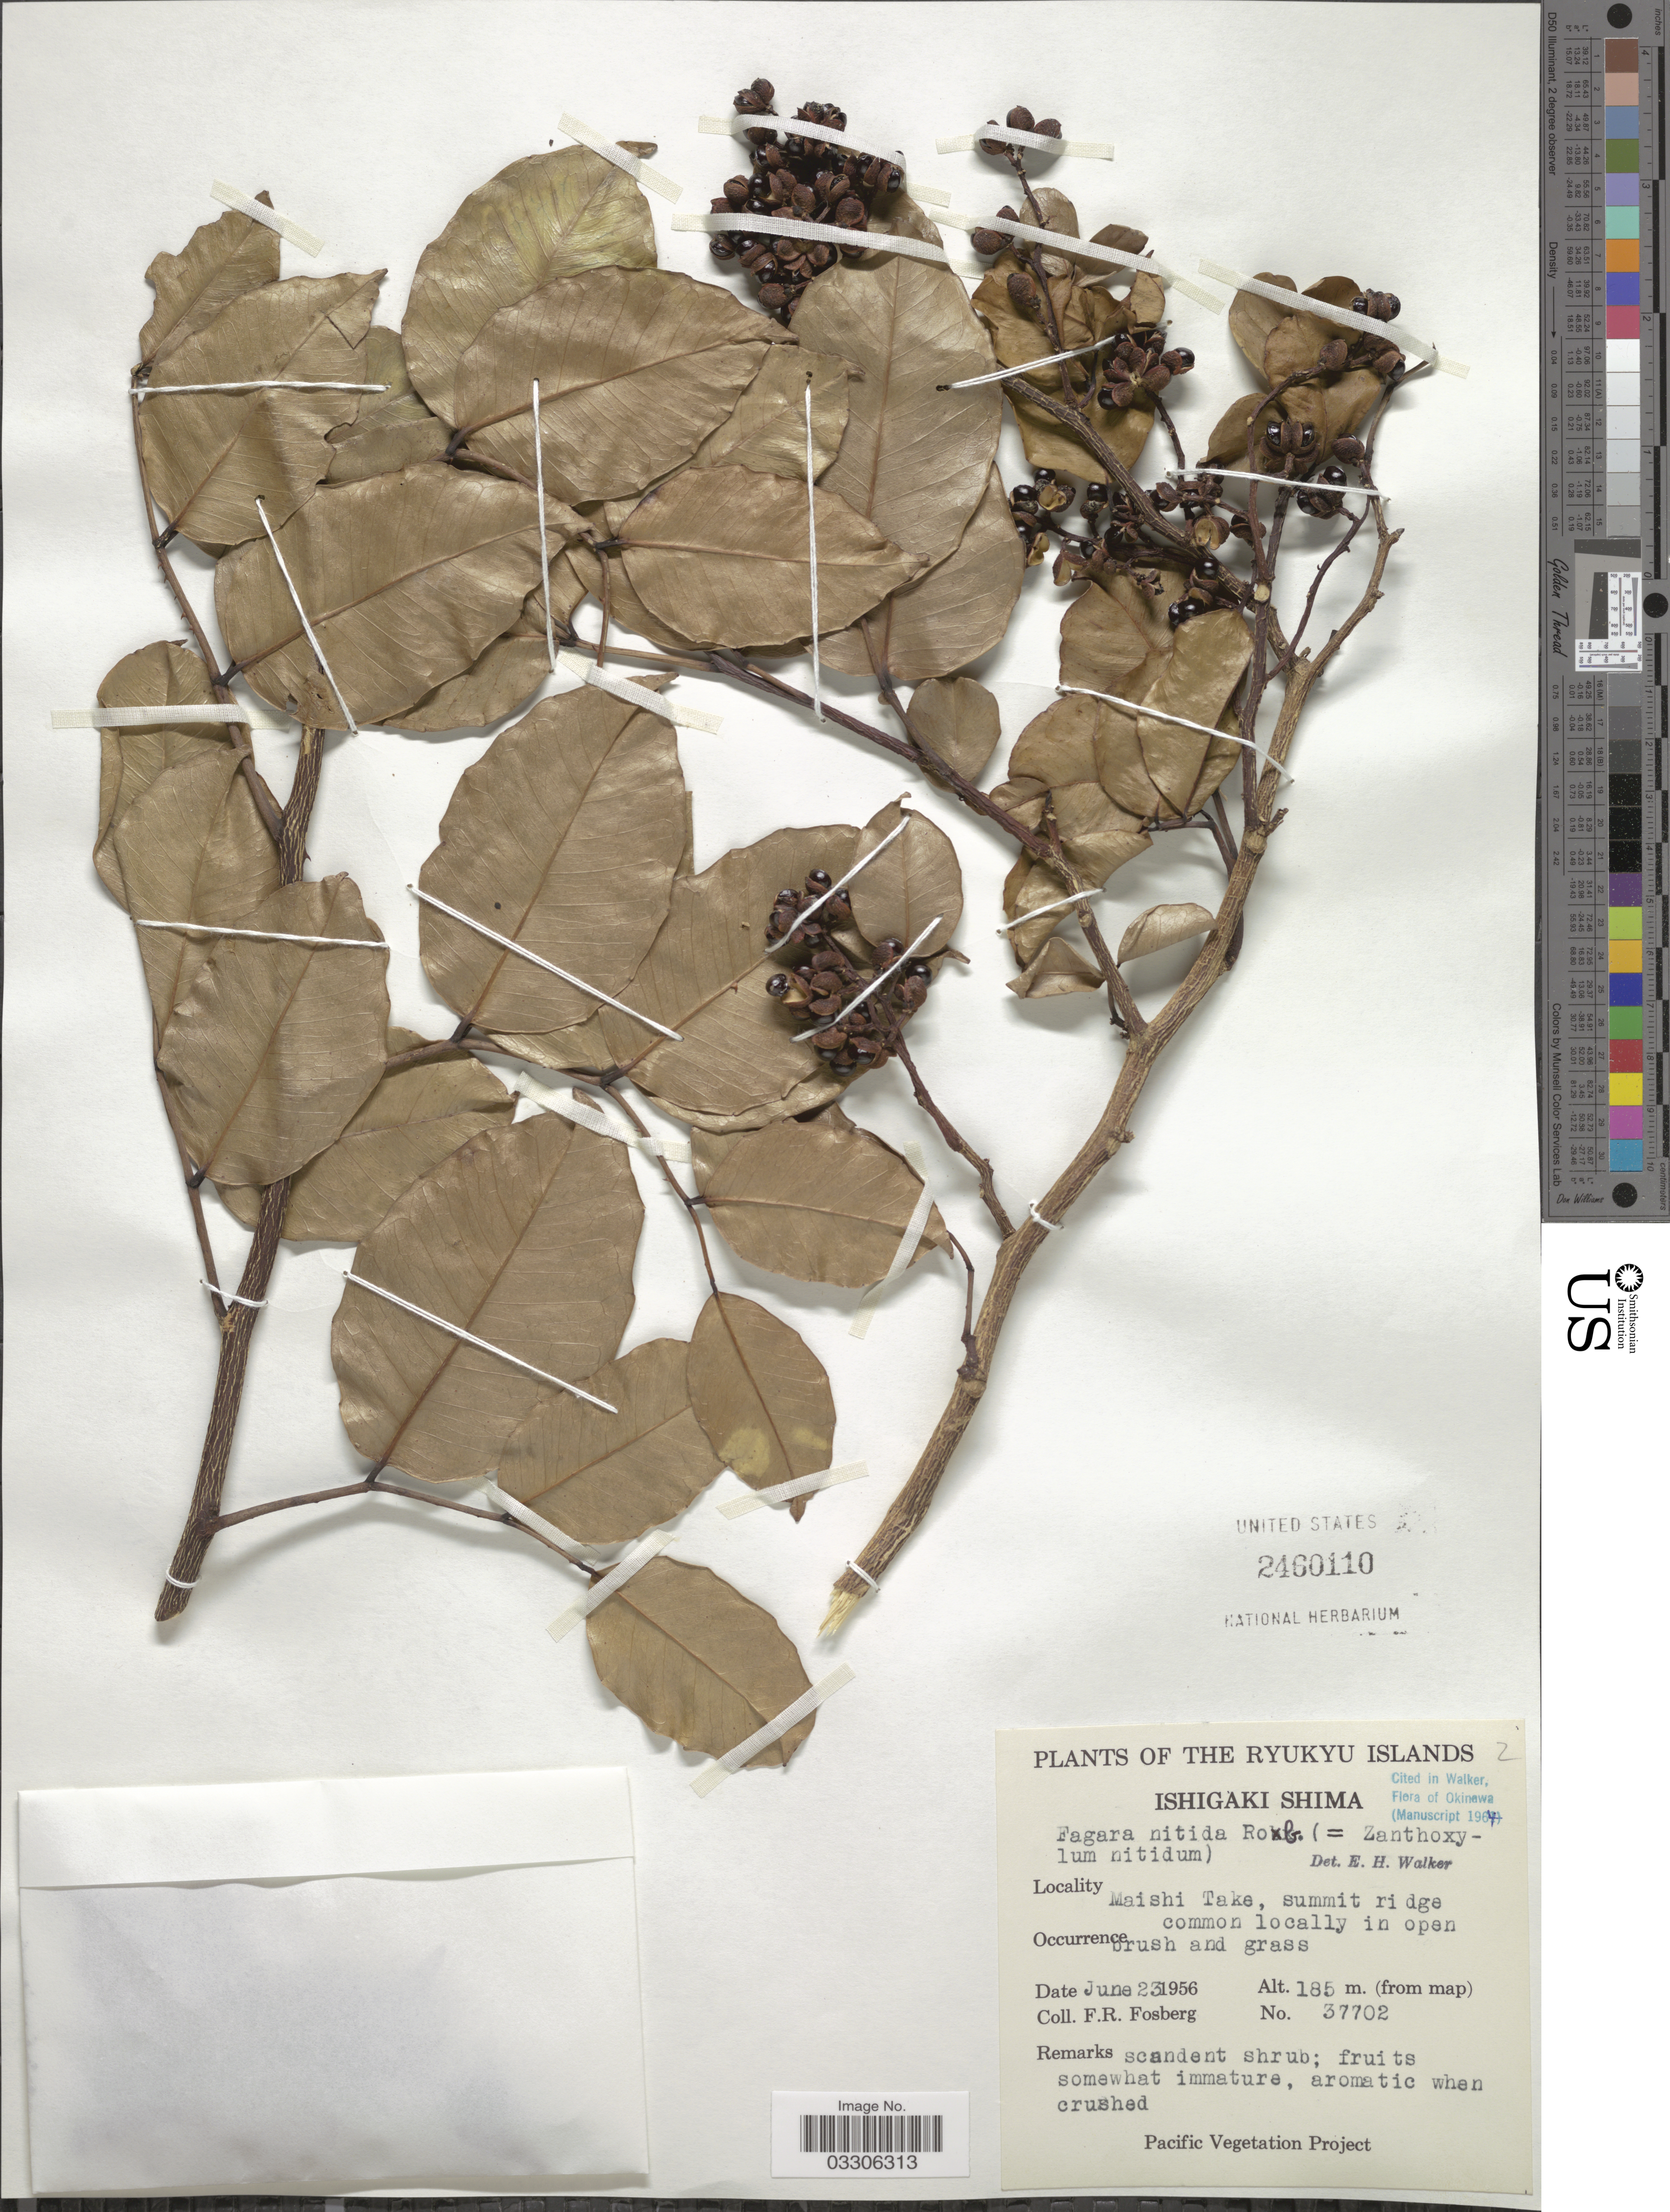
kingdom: Plantae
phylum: Tracheophyta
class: Magnoliopsida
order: Sapindales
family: Rutaceae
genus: Zanthoxylum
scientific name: Zanthoxylum nitidum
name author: Bunge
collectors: F. R. Fosberg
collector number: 37702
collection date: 1956-06-23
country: Japan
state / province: Okinawa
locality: The Ryukyu Islands. Ishigaki Shima. Maishi Take, summit ridge.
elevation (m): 185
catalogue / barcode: US 2460110